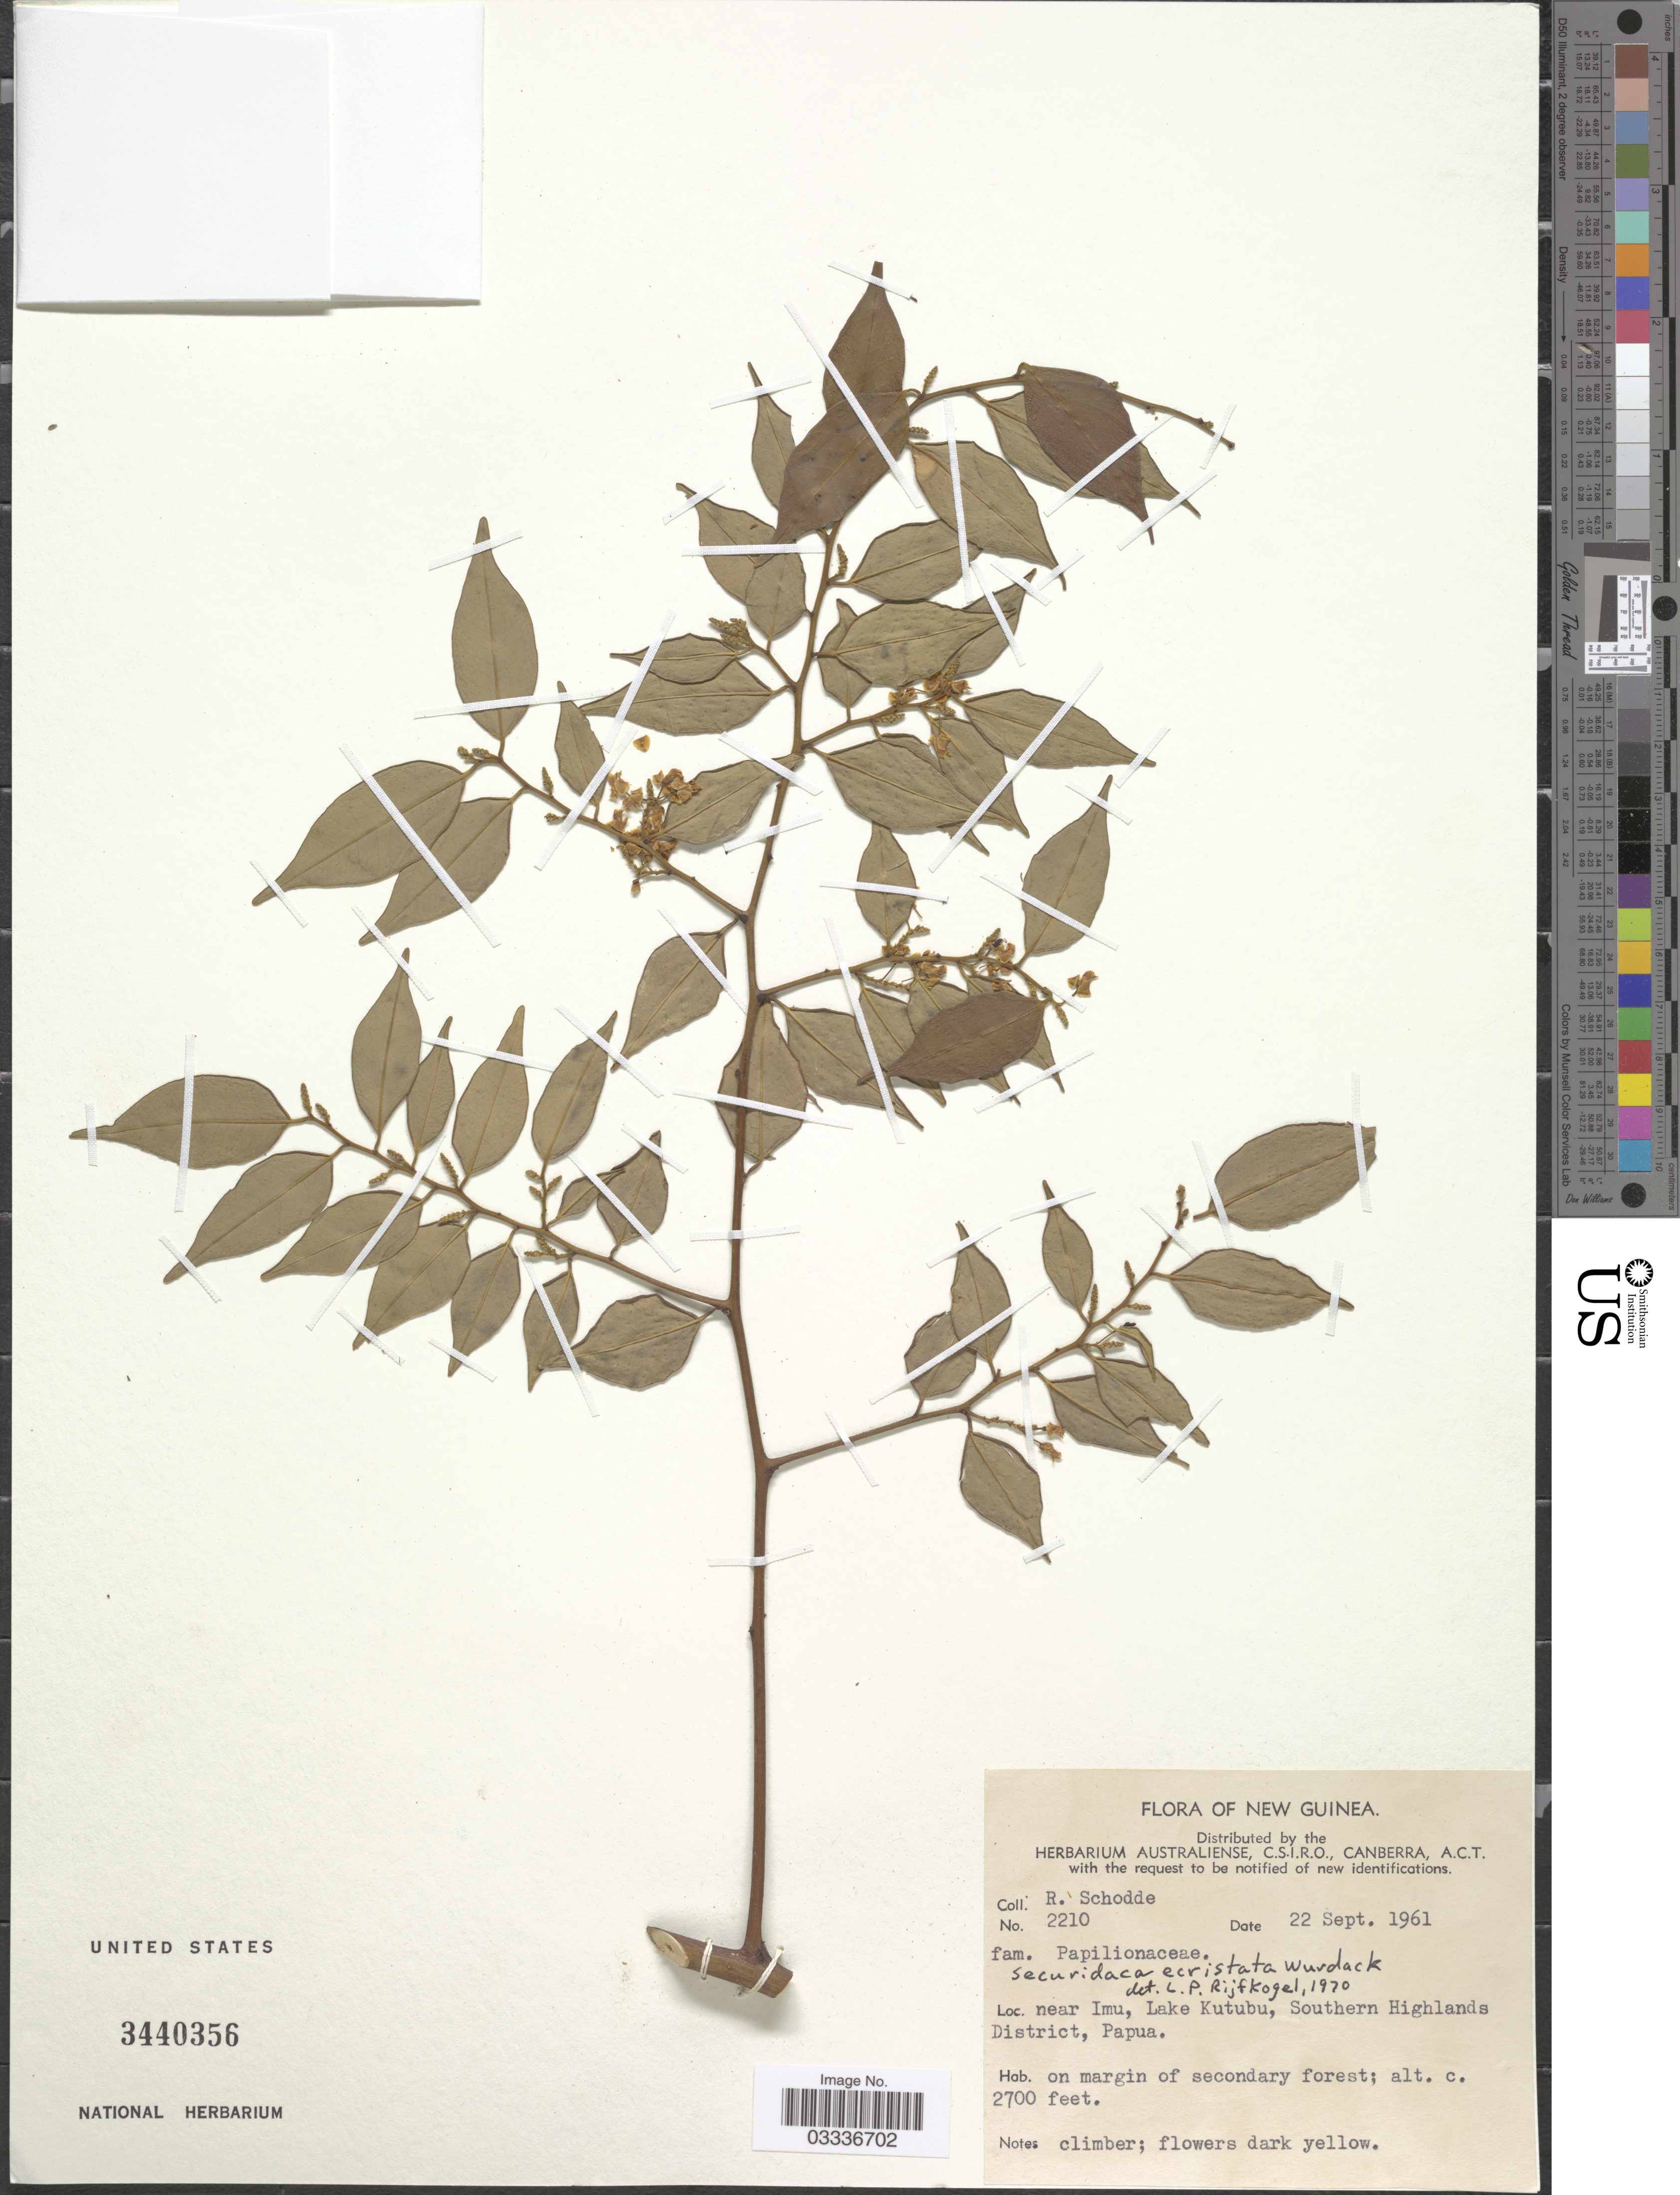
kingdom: Plantae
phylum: Tracheophyta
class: Magnoliopsida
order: Fabales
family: Polygalaceae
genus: Securidaca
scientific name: Securidaca ecristata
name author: Wurdack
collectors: R. Schodde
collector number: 2210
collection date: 1961-09-22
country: Papua New Guinea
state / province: Southern Highlands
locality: New Guinea. Near Imu, Lake Kutubu, Southern Highlands District, Papua.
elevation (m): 823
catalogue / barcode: US 3440356